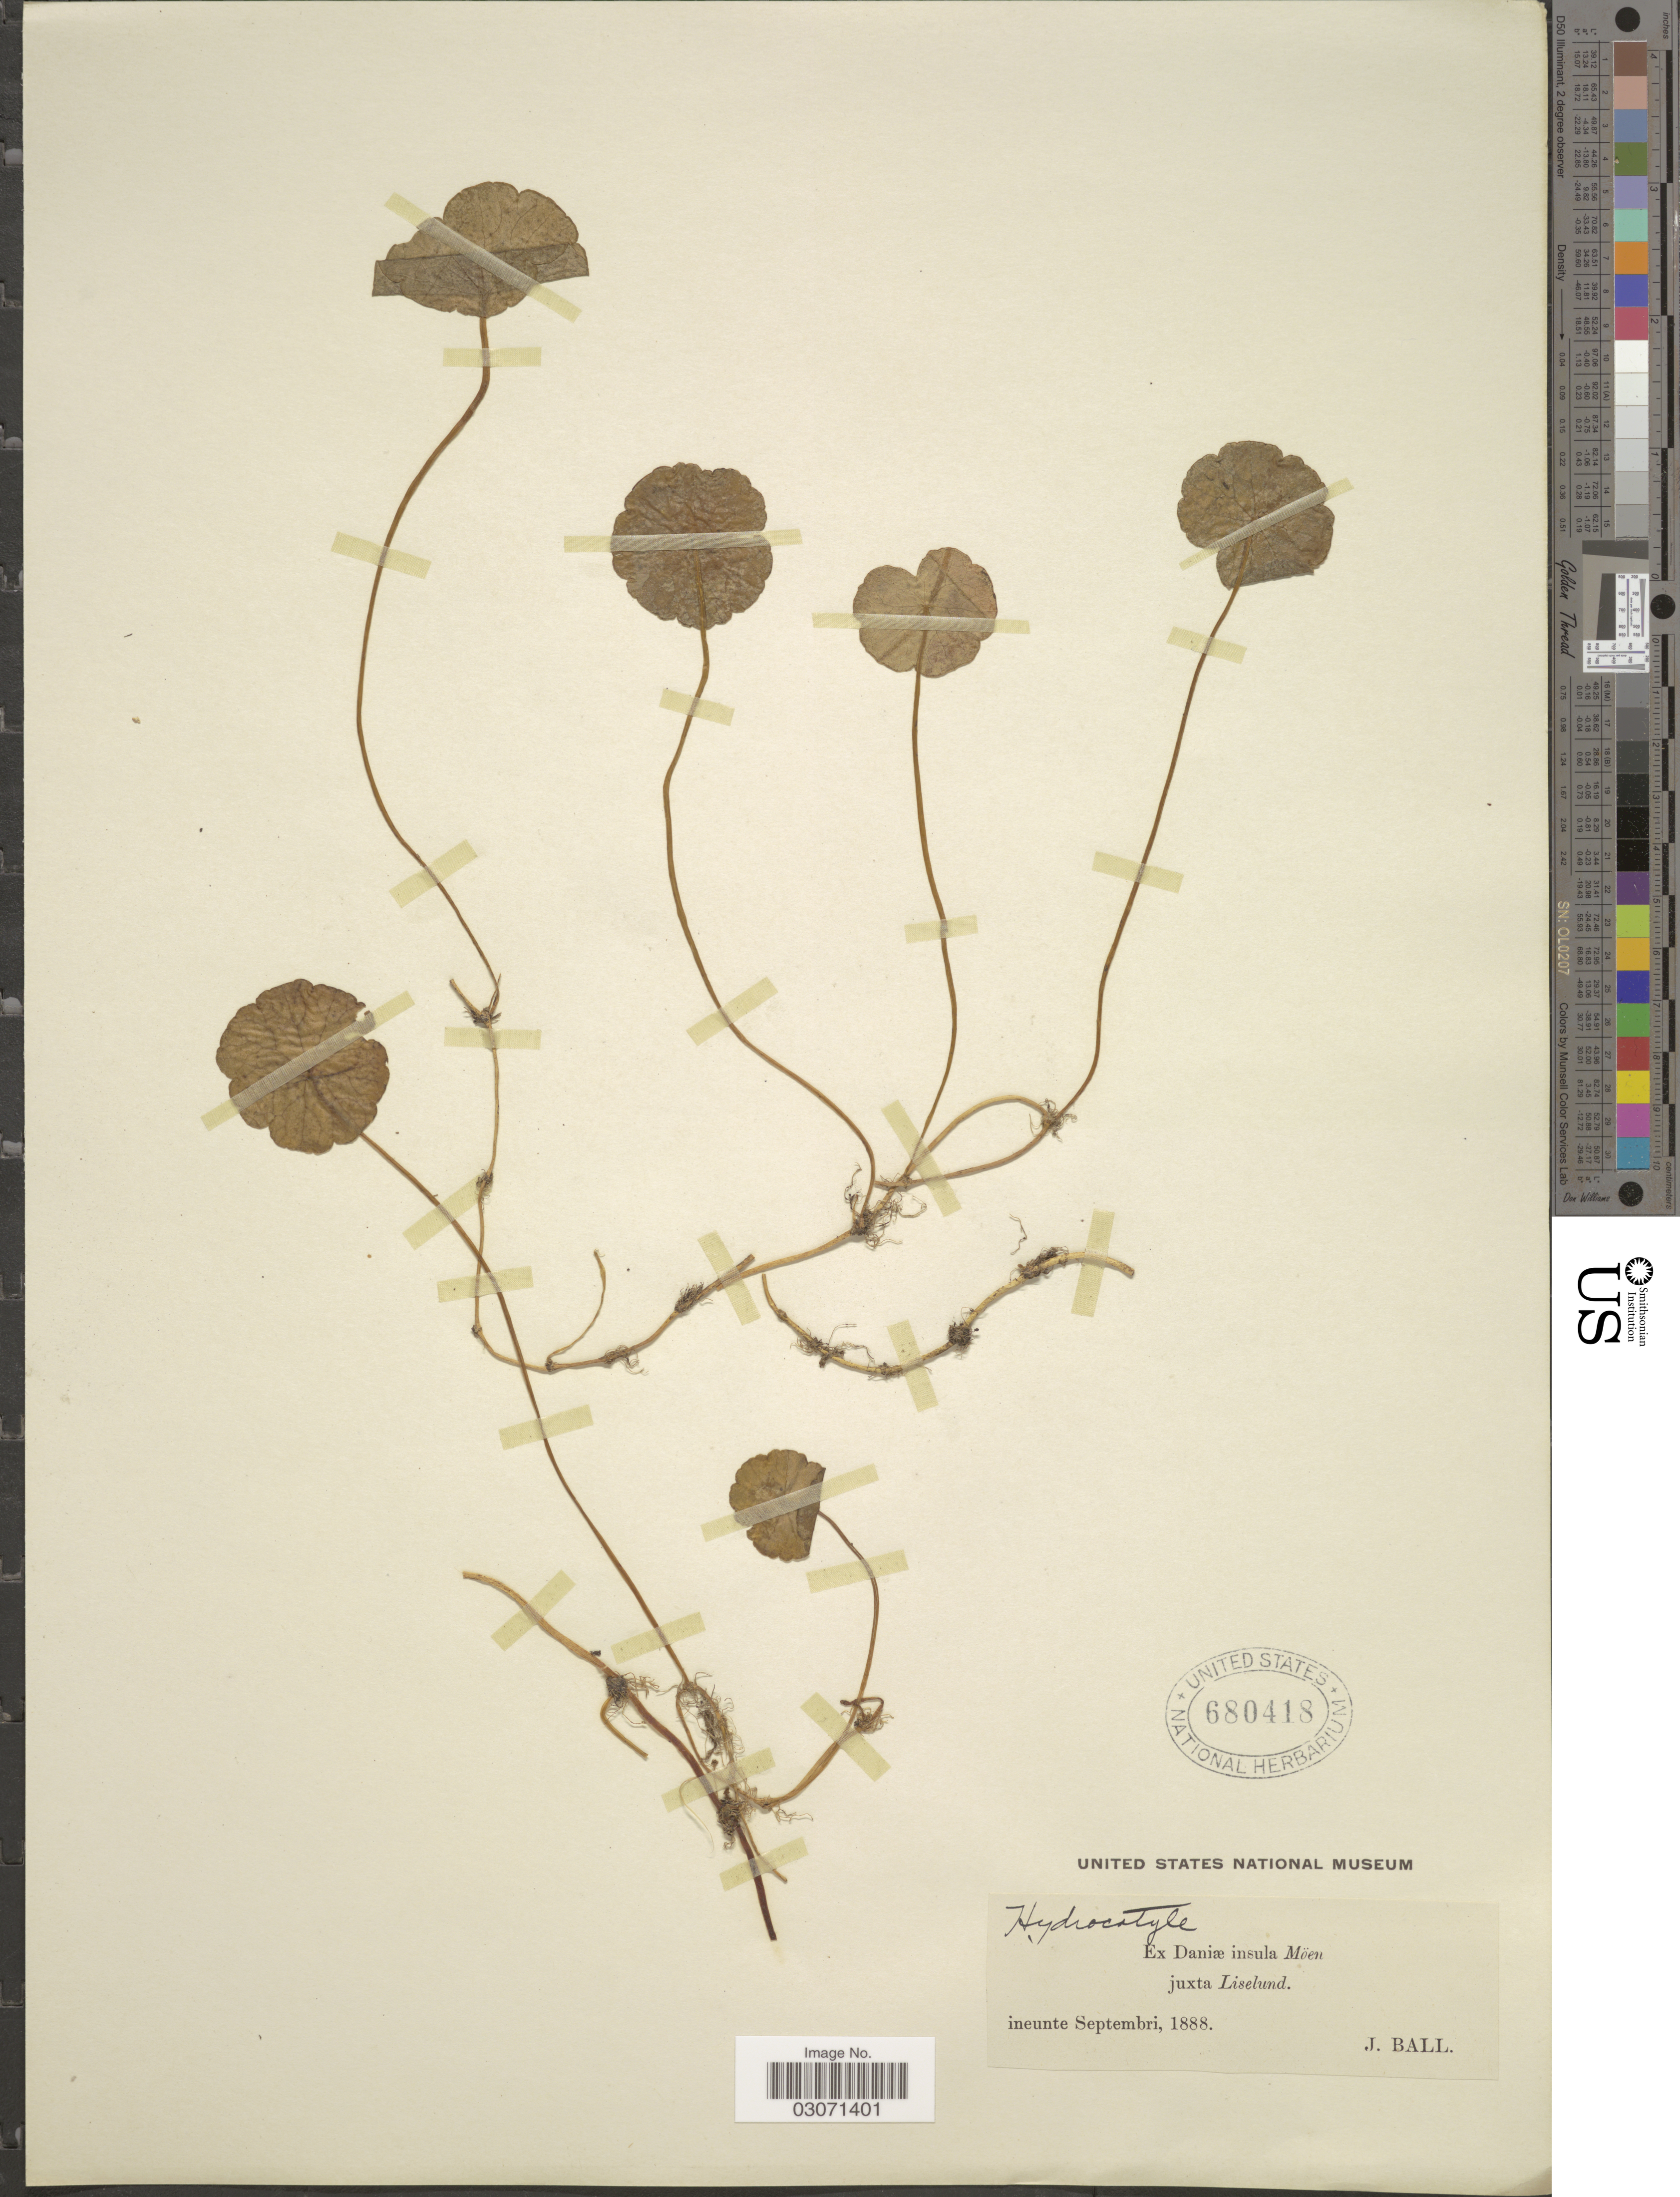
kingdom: Plantae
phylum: Tracheophyta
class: Magnoliopsida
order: Apiales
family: Araliaceae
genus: Hydrocotyle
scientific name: Hydrocotyle sp.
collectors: J. Ball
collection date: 1888-09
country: Micronesia, Federated States of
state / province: Truk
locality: Ex Daniæ insula Möen juxta Liselund.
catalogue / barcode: US 680418